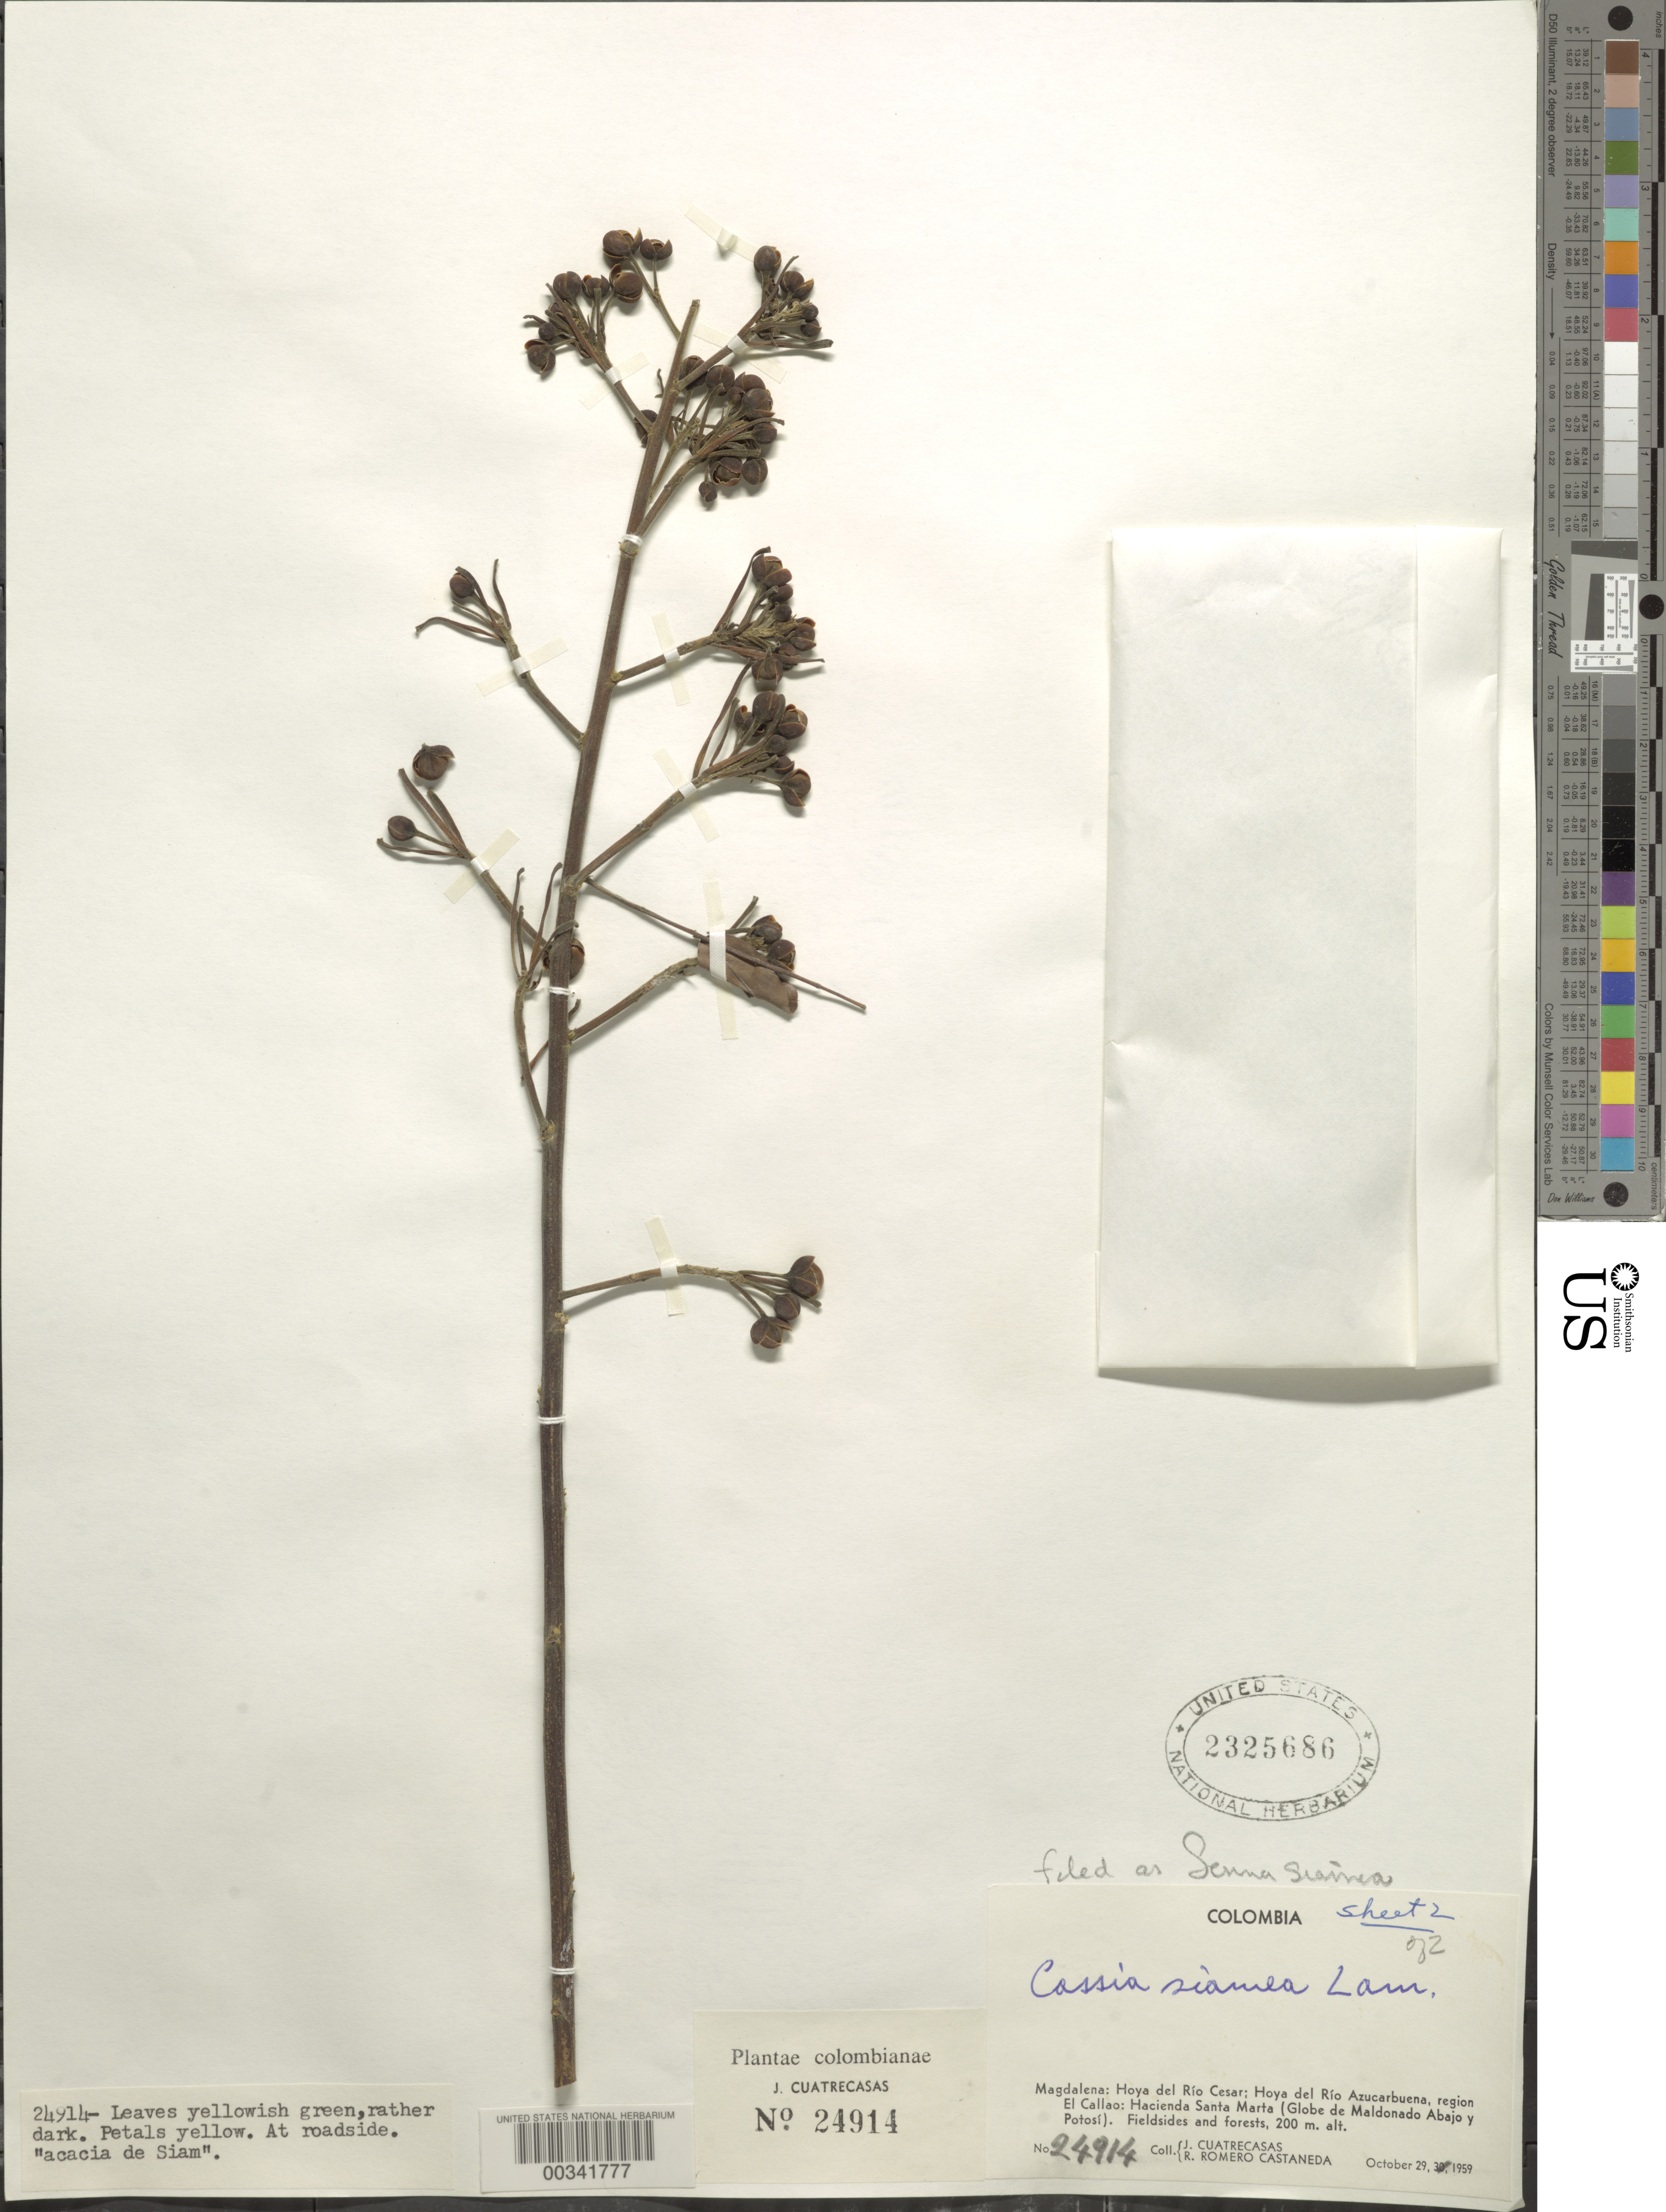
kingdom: Plantae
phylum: Tracheophyta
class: Magnoliopsida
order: Fabales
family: Fabaceae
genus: Senna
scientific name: Senna siamea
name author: (Lam.) H.S. Irwin & Barneby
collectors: J. Cuatrecasas & R. Romero Castañeda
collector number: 24914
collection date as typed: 29 Oct 1959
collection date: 1959-10-29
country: Colombia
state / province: Magdalena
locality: Hoya del Rio cesar; Hoya del Rio Azucarbuena, region el callao; Hacienda Santa Marta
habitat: Fieldsides and forests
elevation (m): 200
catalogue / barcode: US 2325686